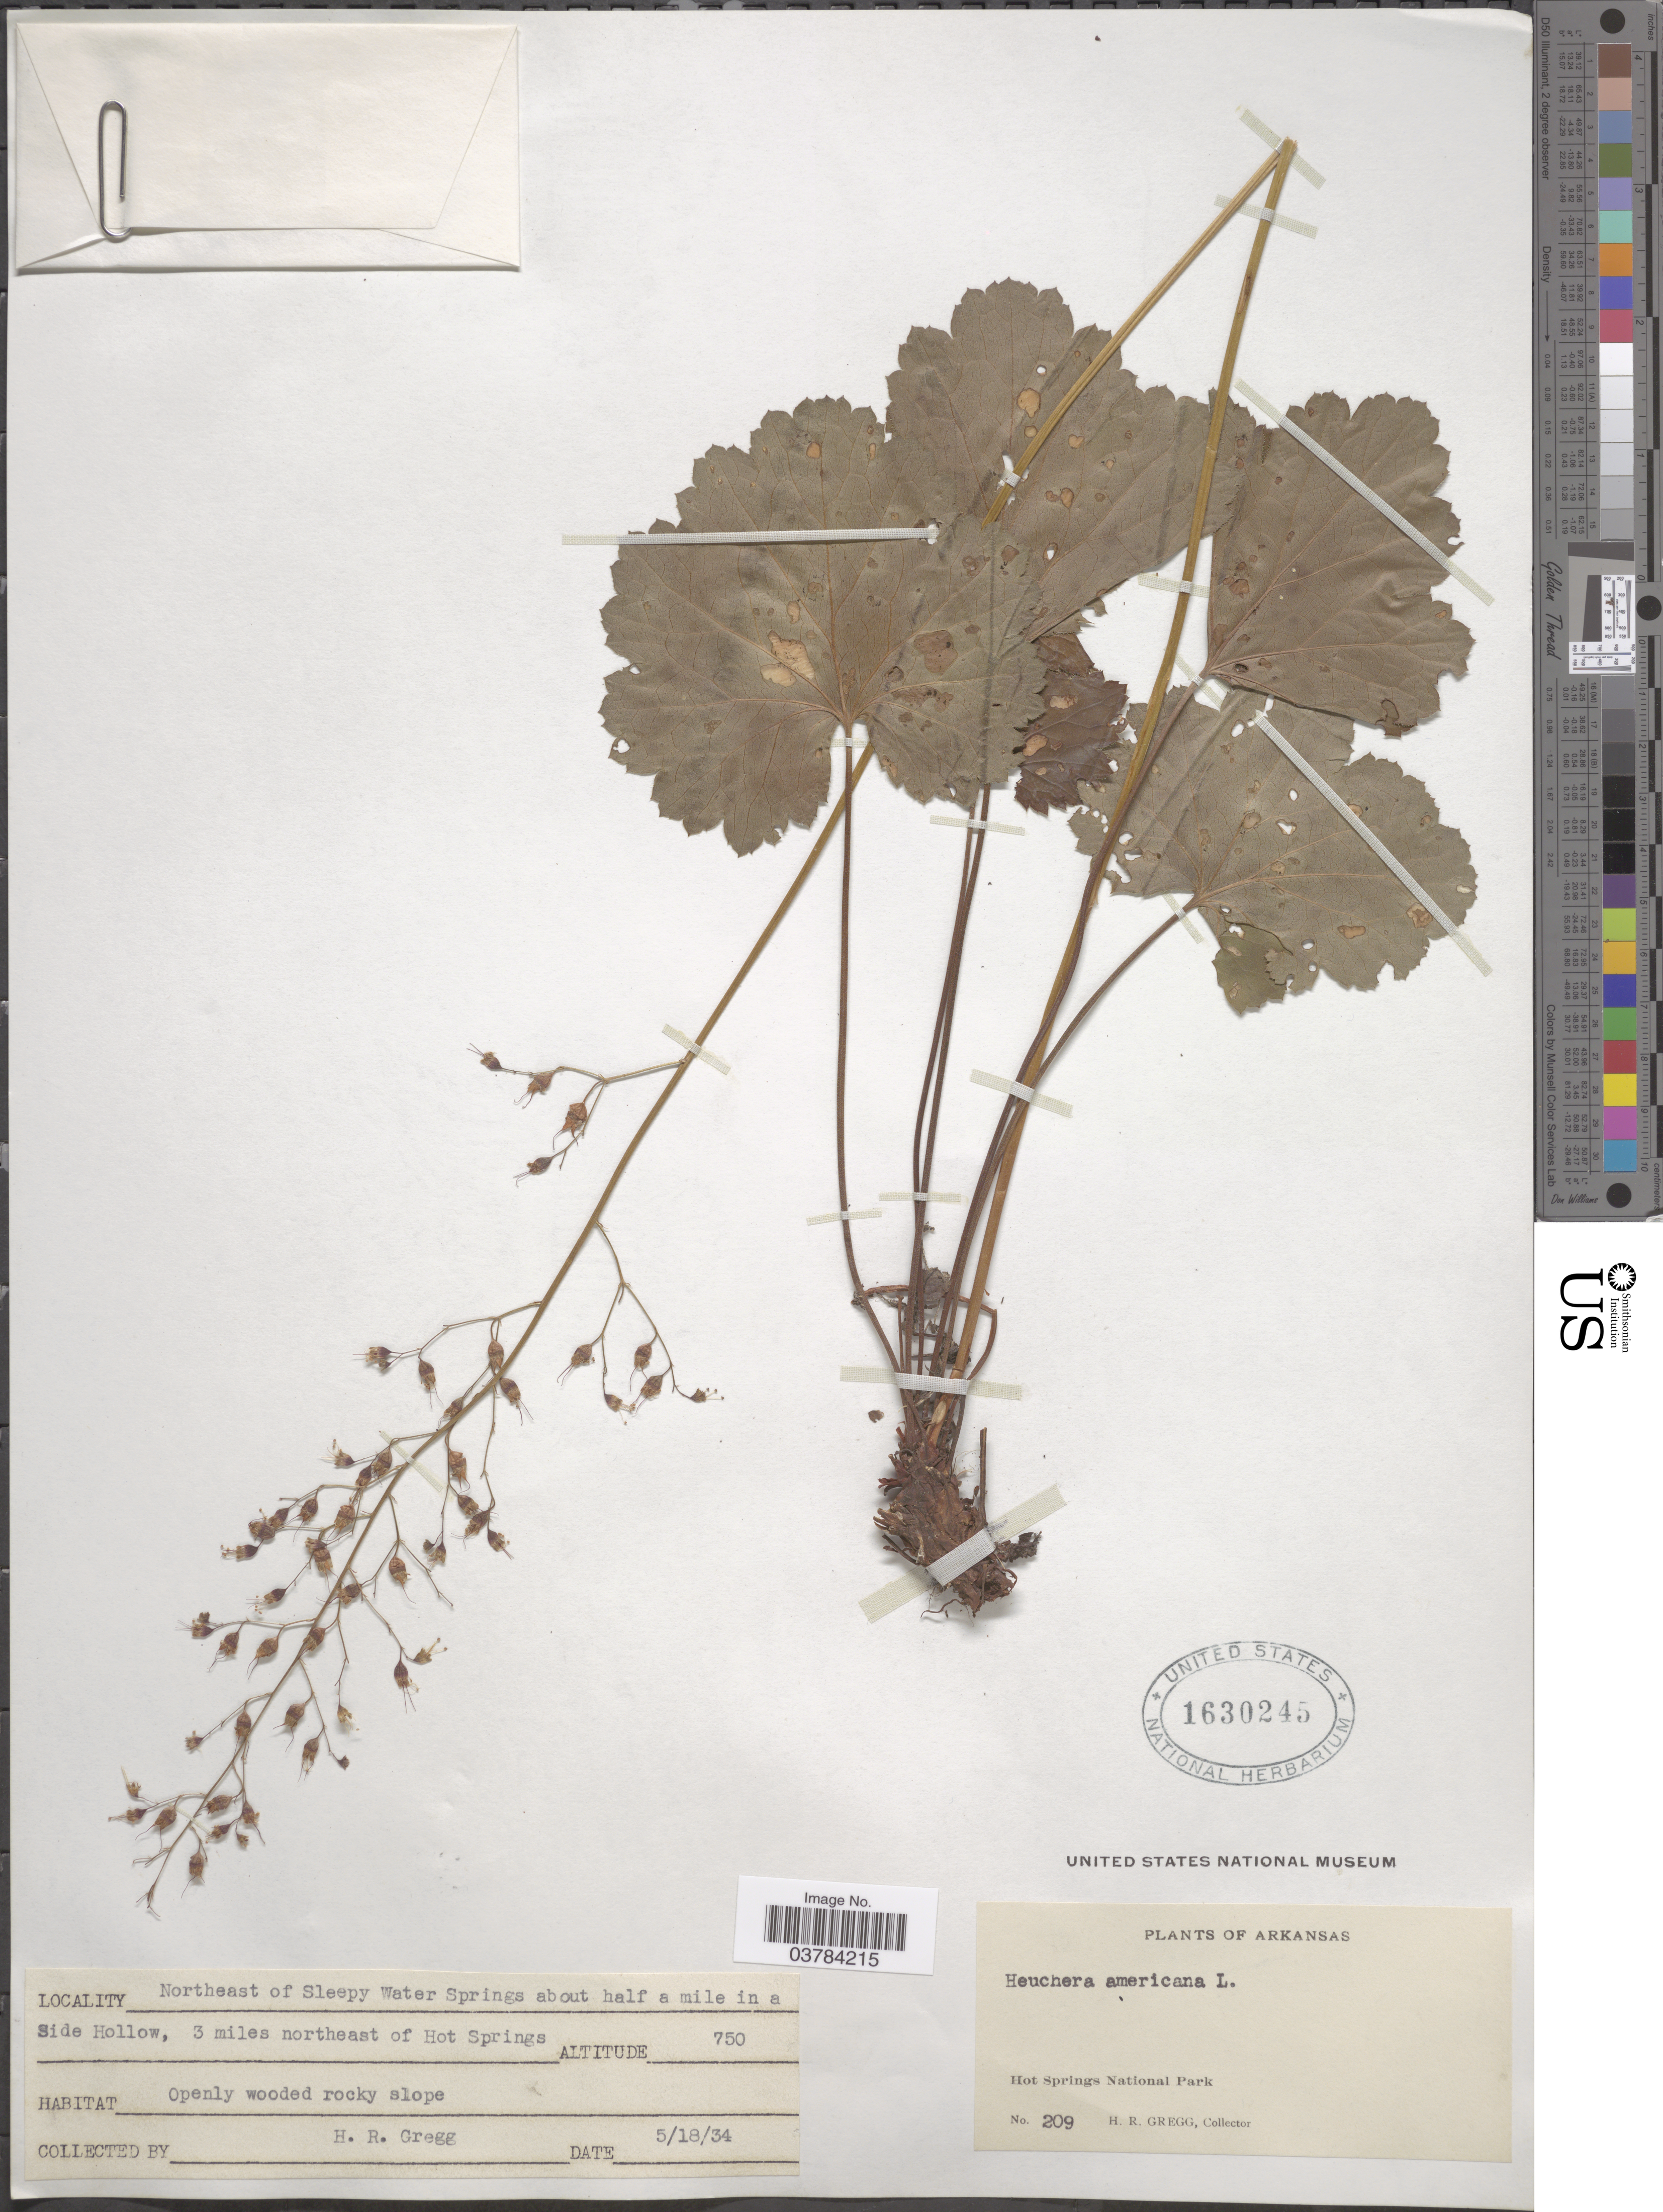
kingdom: Plantae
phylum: Tracheophyta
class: Magnoliopsida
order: Saxifragales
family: Saxifragaceae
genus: Heuchera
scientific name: Heuchera americana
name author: L.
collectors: H. Gregg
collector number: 209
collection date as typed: Transcribed d/m/y: 18/5/34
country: United States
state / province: Alaska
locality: Hot Spring National Park. Northeast of Sleepy Water Springs about half mile in a Side Hollow, 3 miles northeast of Hot Springs.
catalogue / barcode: US 1630245